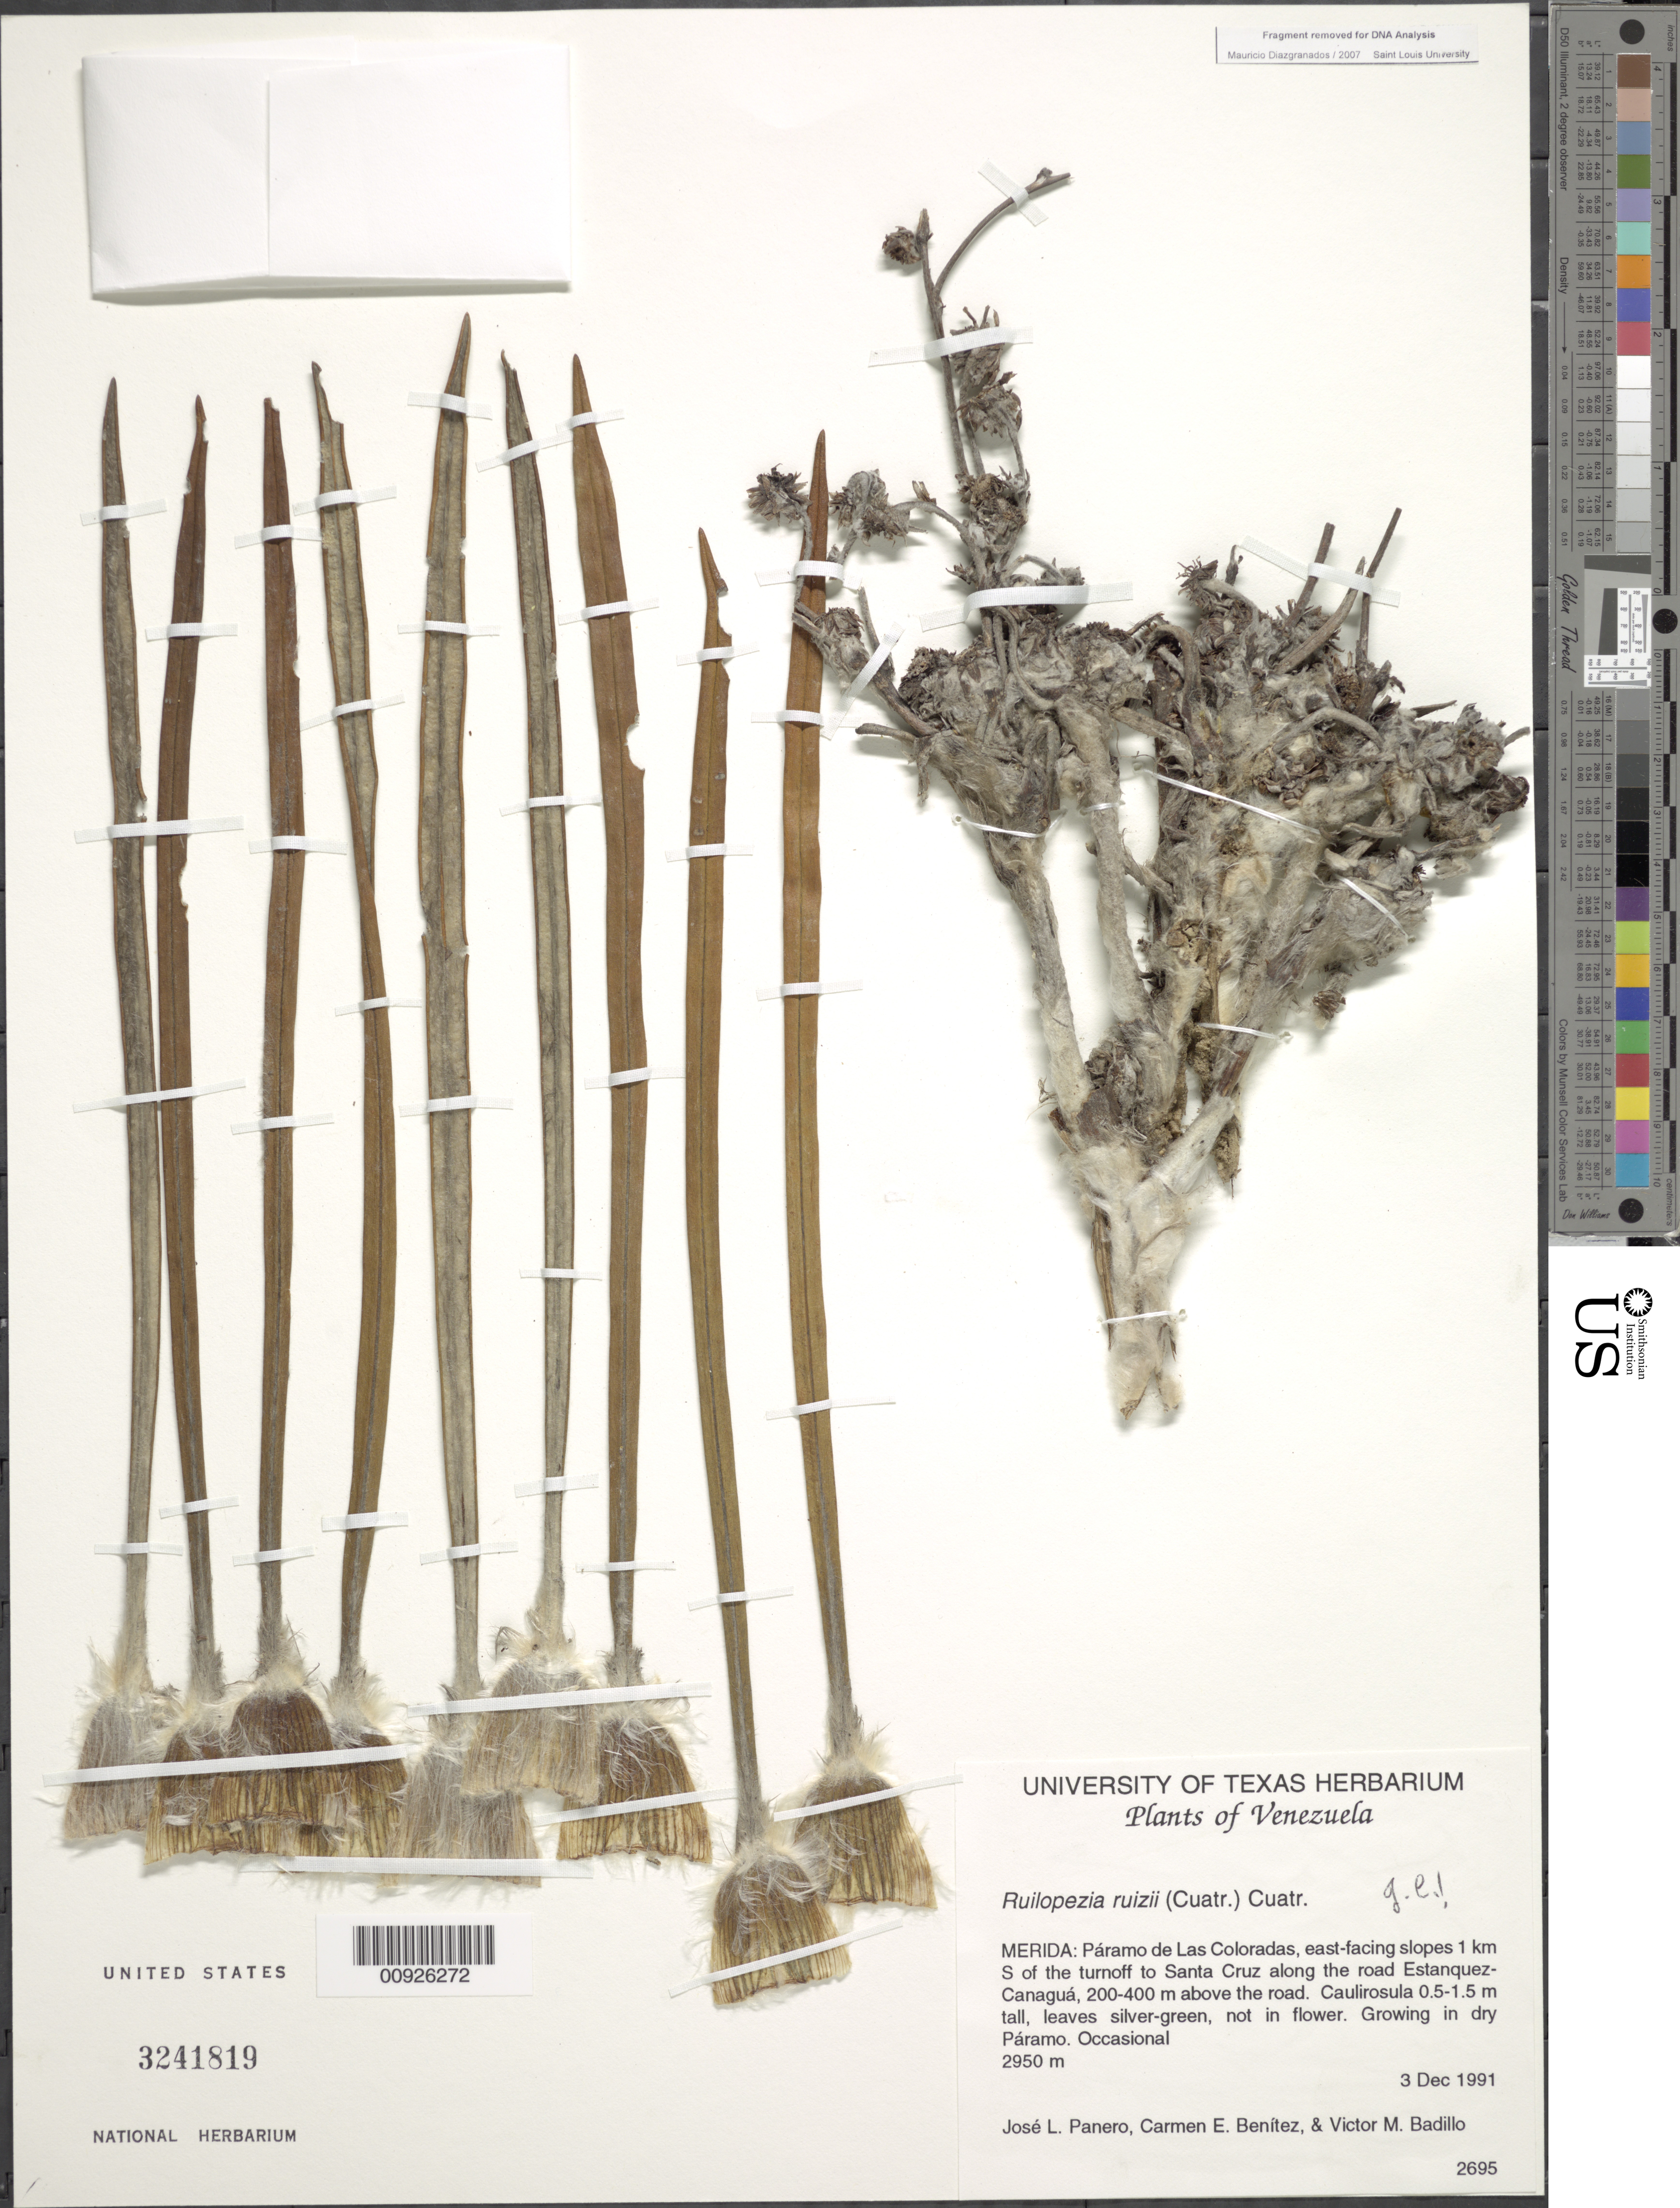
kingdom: Plantae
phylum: Tracheophyta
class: Magnoliopsida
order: Asterales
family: Asteraceae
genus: Ruilopezia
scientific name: Ruilopezia ruizii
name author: (Cuatrec.) Cuatrec.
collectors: J. L. Panero, C. E. Benítez de Rojas & V. Badillo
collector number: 2695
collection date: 1991-12-03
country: Venezuela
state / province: Mérida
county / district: Sucre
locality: Páramo de las Coloradas. E-facing slopes 1 km S of the turnoff to Santa Cruz along the road Estanquez-Canaguá, 200-400 m above the road.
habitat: Growing in dry páramo. Occasional.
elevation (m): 2950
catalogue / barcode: US 3241819